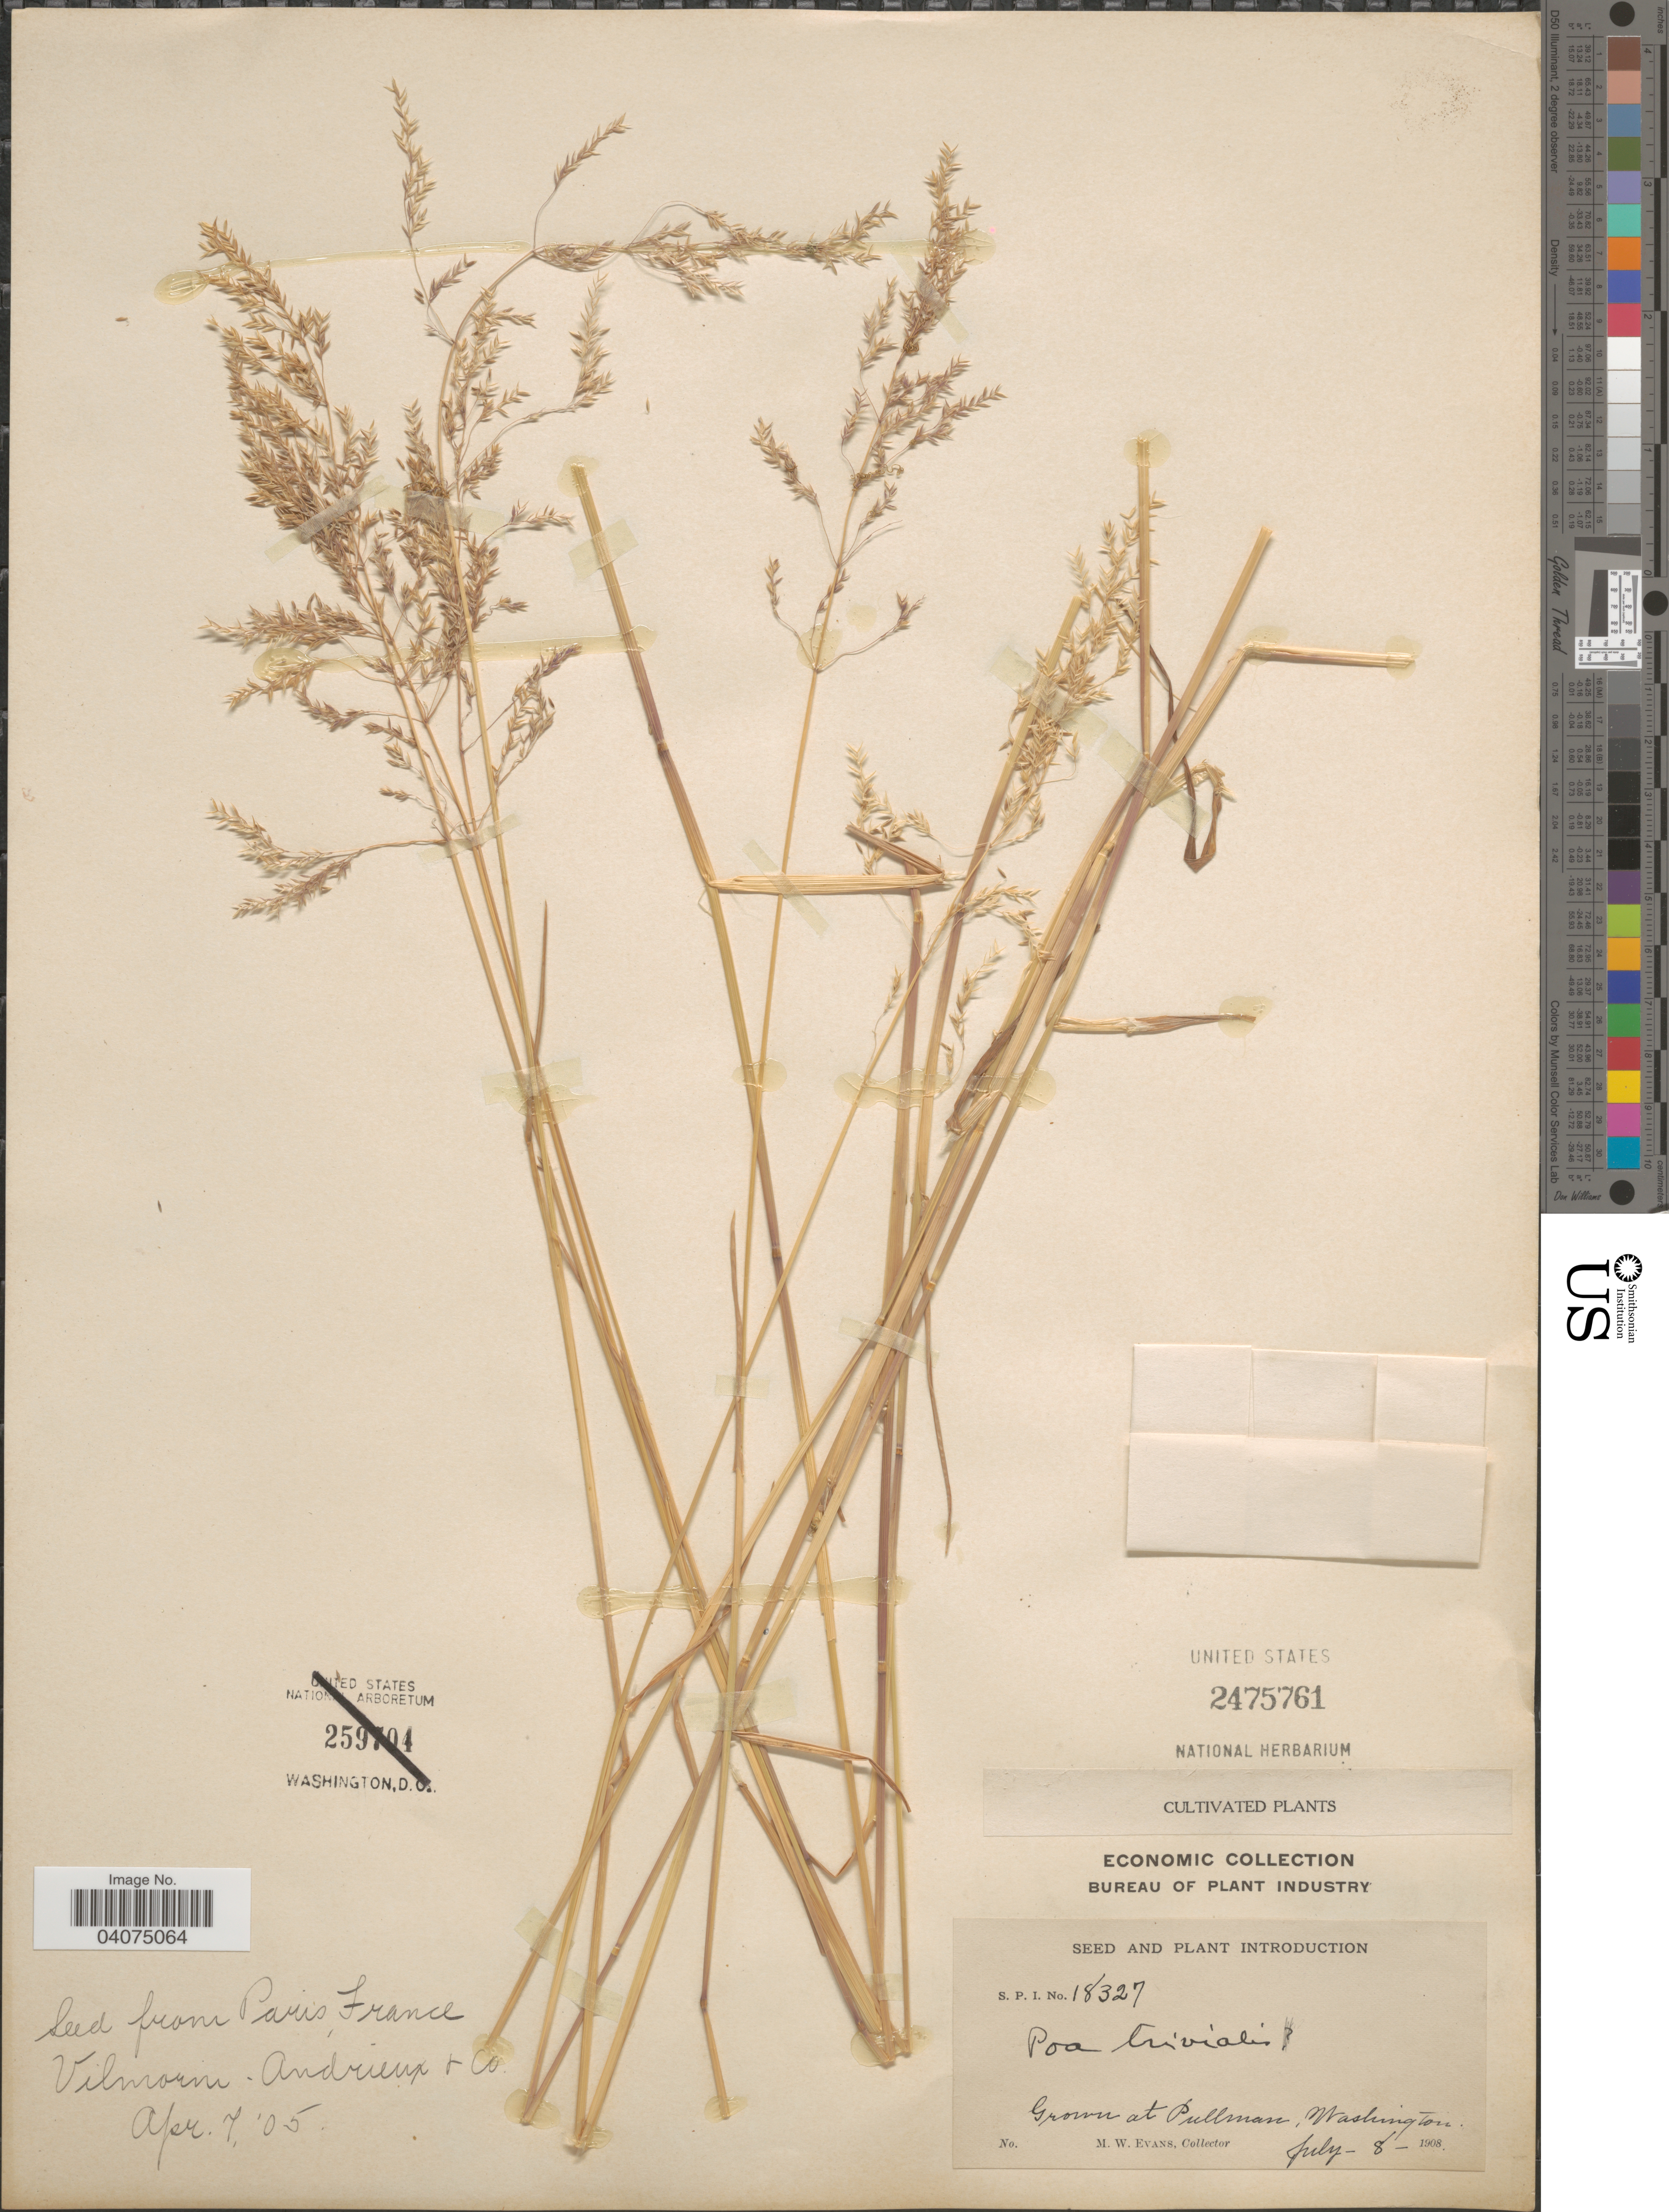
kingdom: Plantae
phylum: Tracheophyta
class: Liliopsida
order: Poales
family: Poaceae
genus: Poa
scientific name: Poa trivialis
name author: L.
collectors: M. Evans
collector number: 18327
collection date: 1908-07-08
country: United States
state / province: Washington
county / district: Whitman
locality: At Pullman.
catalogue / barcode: US 2475761